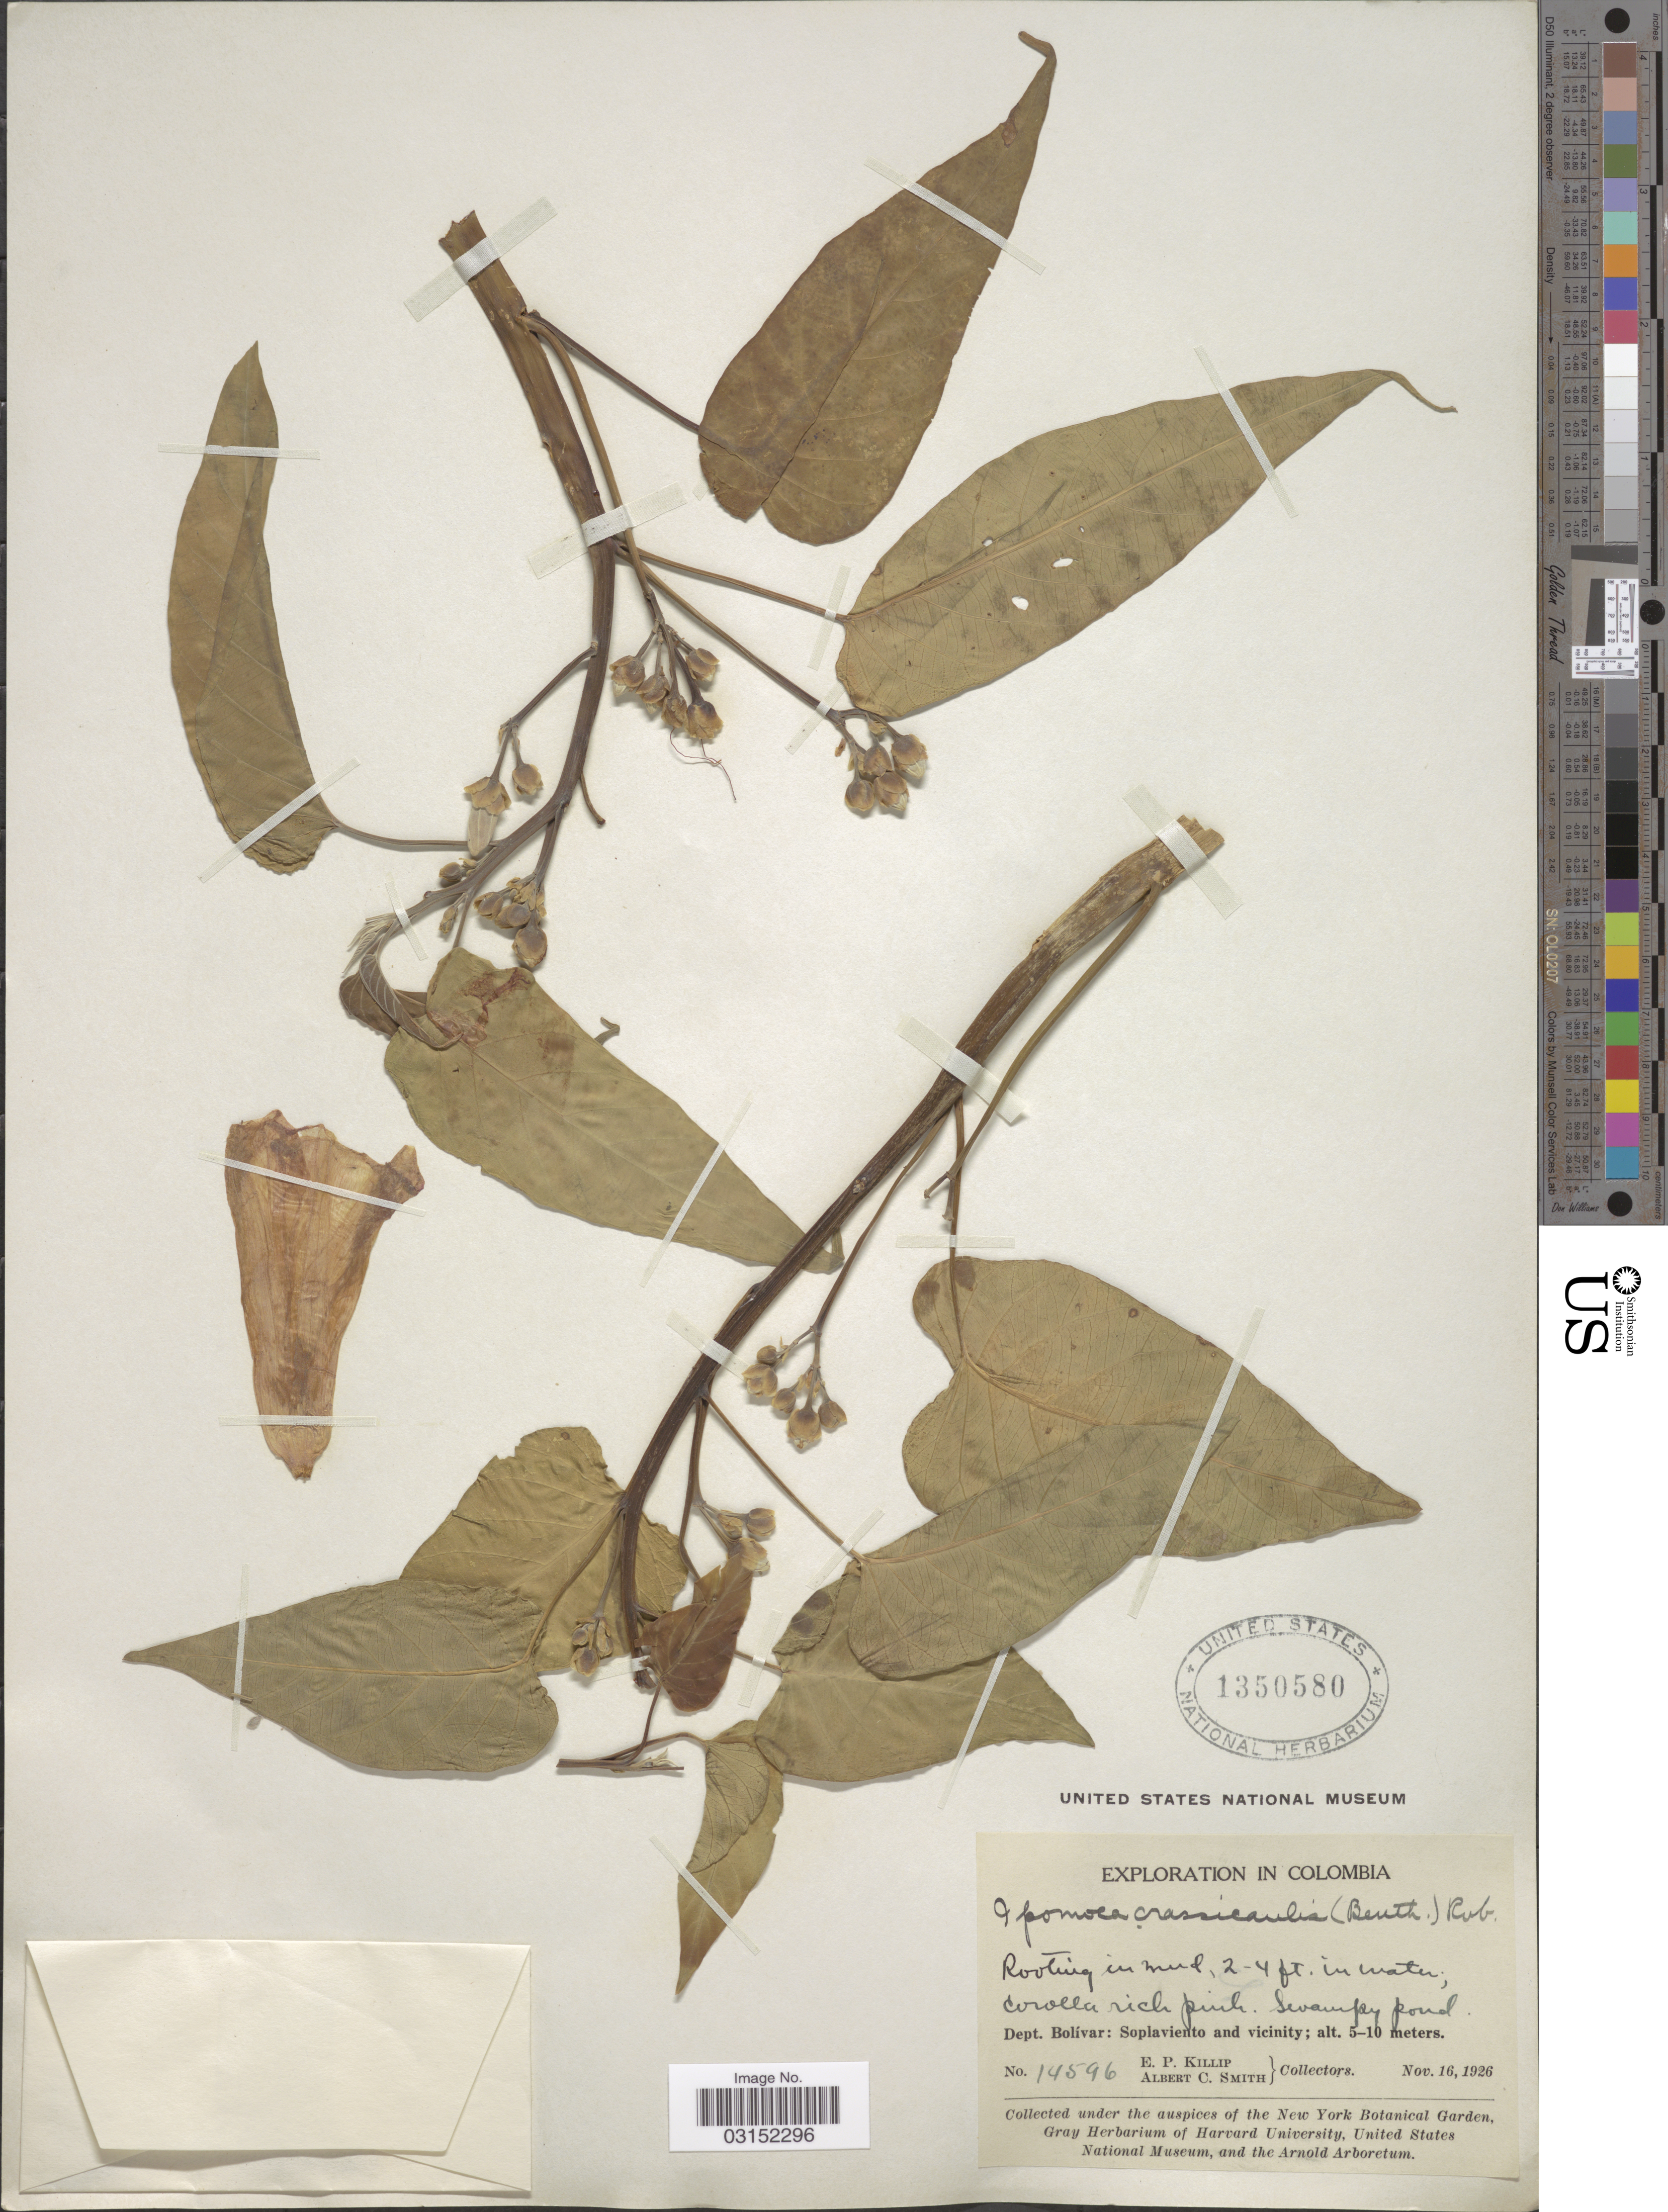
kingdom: Plantae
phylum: Tracheophyta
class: Magnoliopsida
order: Solanales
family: Convolvulaceae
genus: Ipomoea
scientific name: Ipomoea carnea subsp. fistulosa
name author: (Mart. ex Choisy) D.F. Austin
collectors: E. P. Killip & A. C. Smith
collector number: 14596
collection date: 1926-11-16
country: Colombia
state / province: Bolívar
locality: Dept. Bolívar: Soplaviento and vicinity.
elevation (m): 5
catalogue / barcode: US 1350580